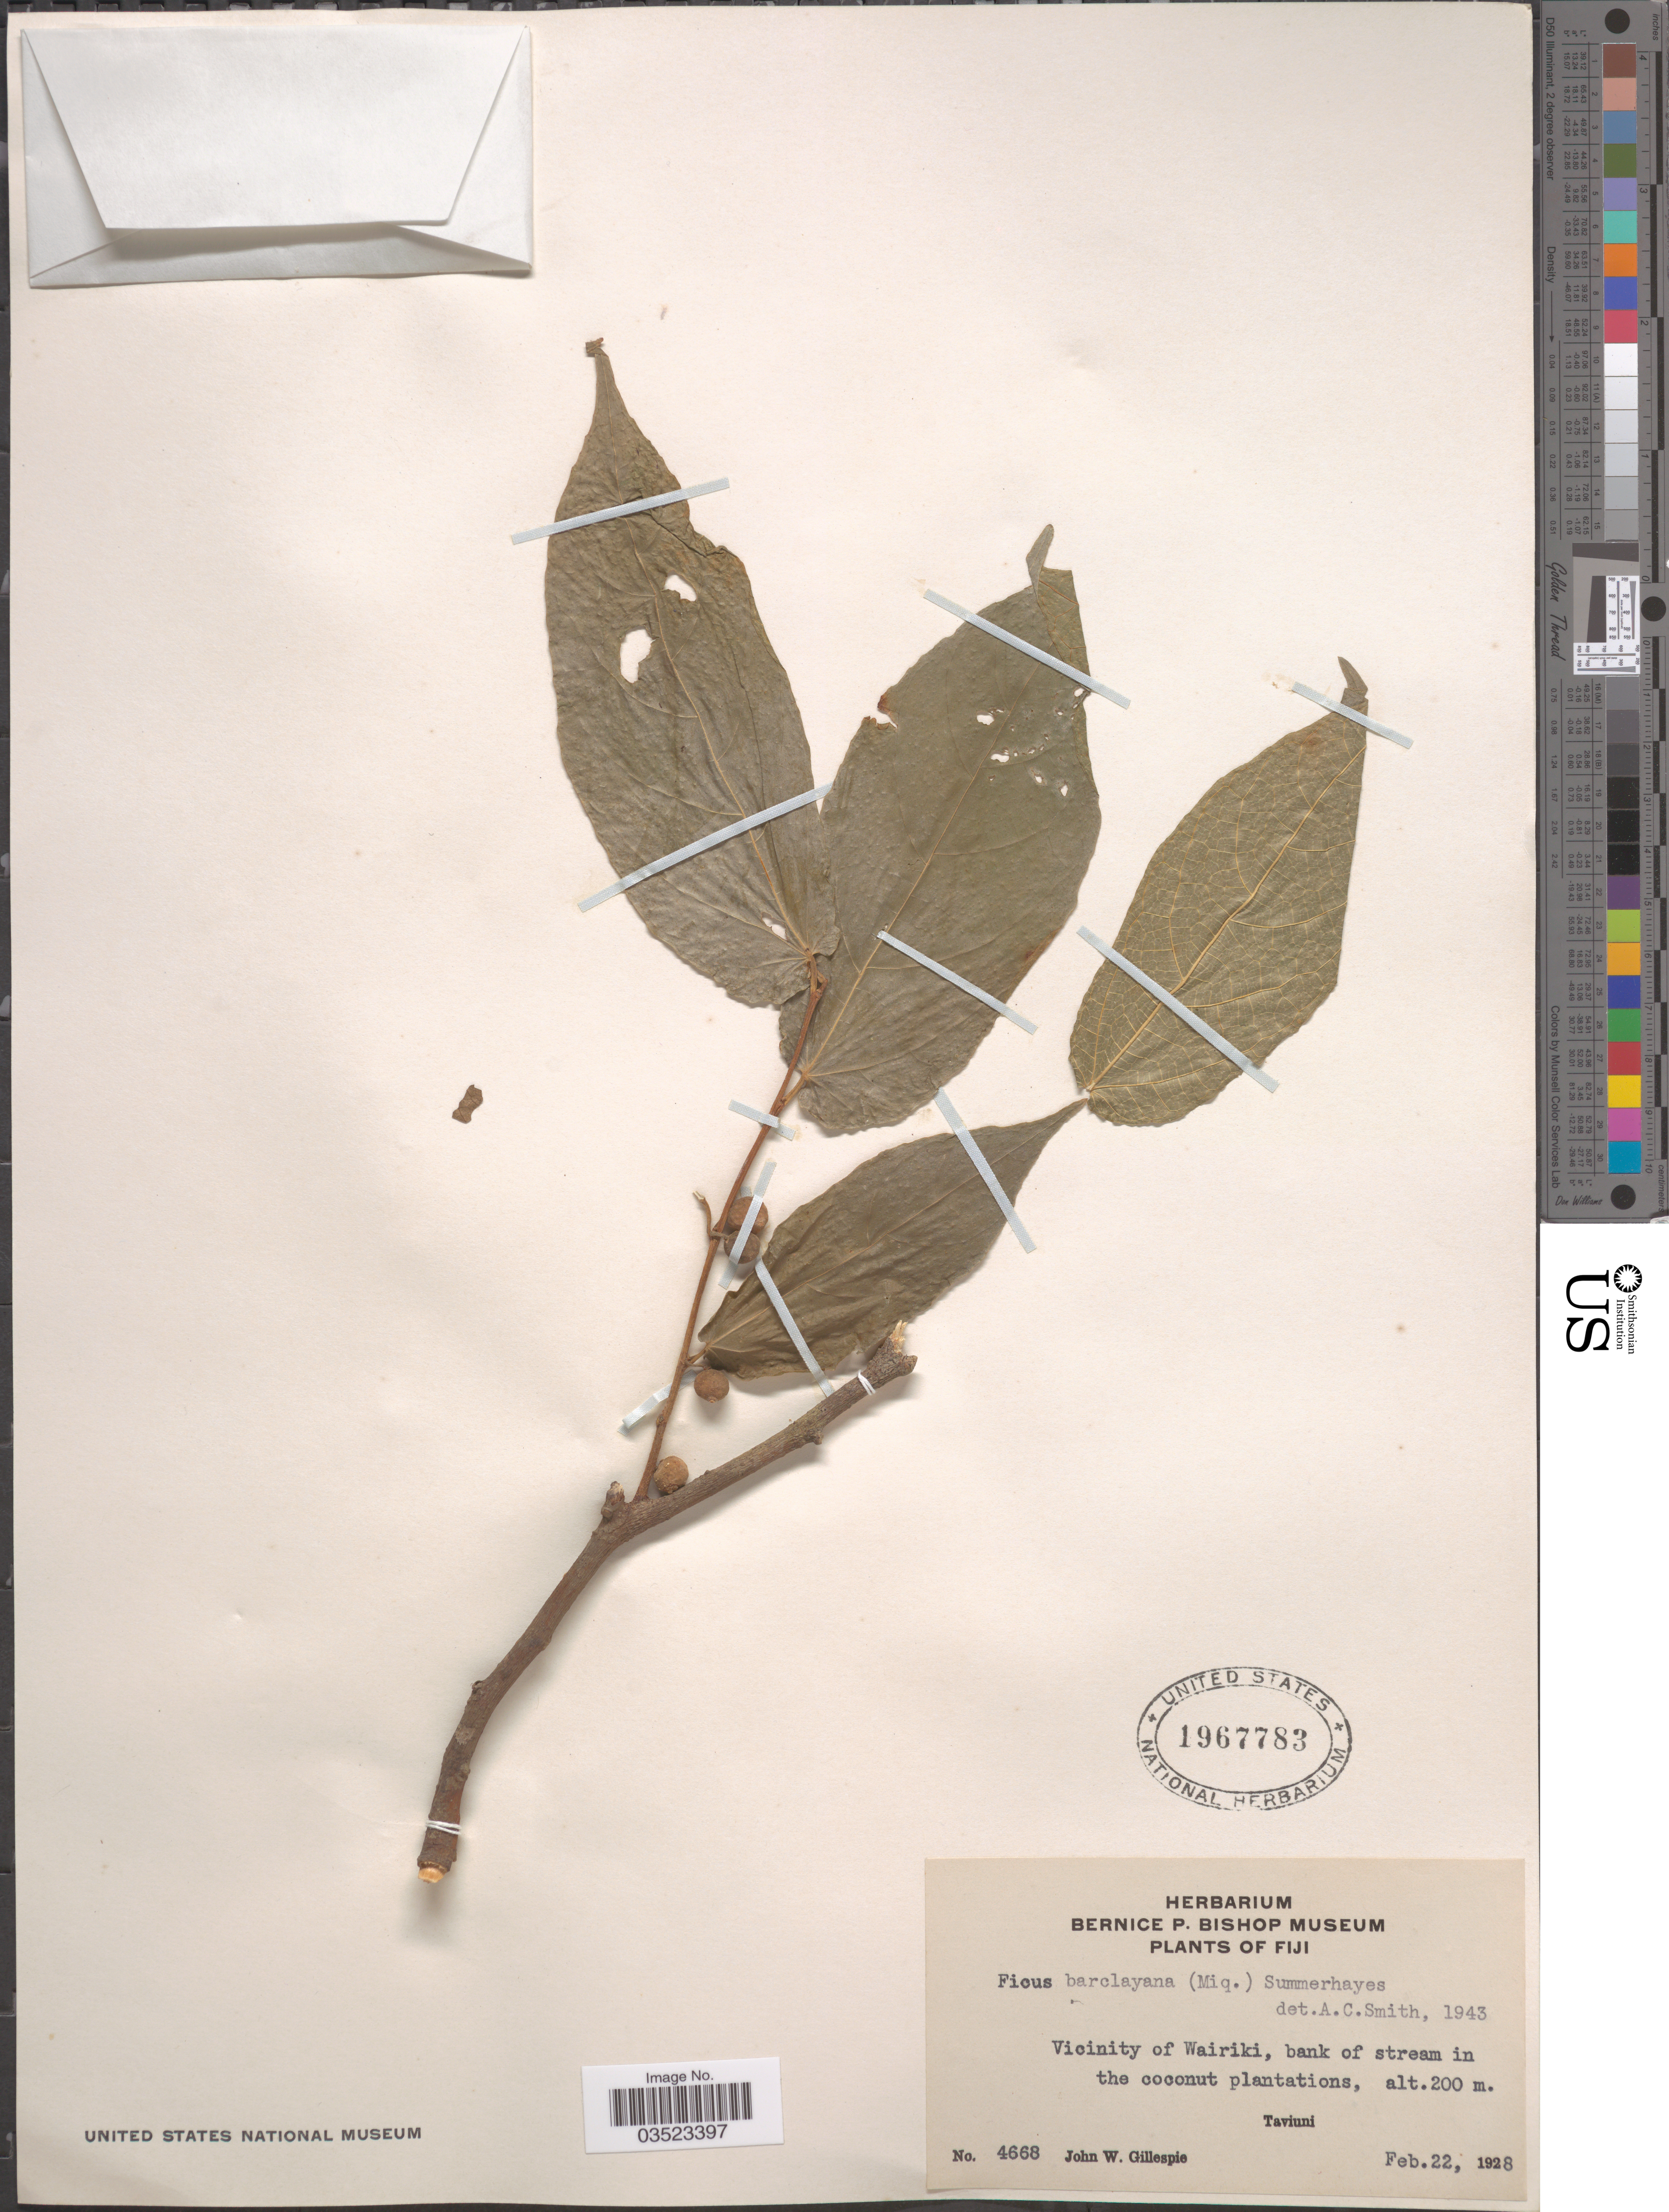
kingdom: Plantae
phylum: Tracheophyta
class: Magnoliopsida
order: Rosales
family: Moraceae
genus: Ficus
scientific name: Ficus barclayana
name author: (Miq.) Summerh.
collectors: J. W. Gillespie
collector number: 4668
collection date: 1928-02-22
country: Fiji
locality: Vicinity of Wairiki, bank of stream in the coconot plantations. Taviuni.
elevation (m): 200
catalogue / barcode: US 1967783